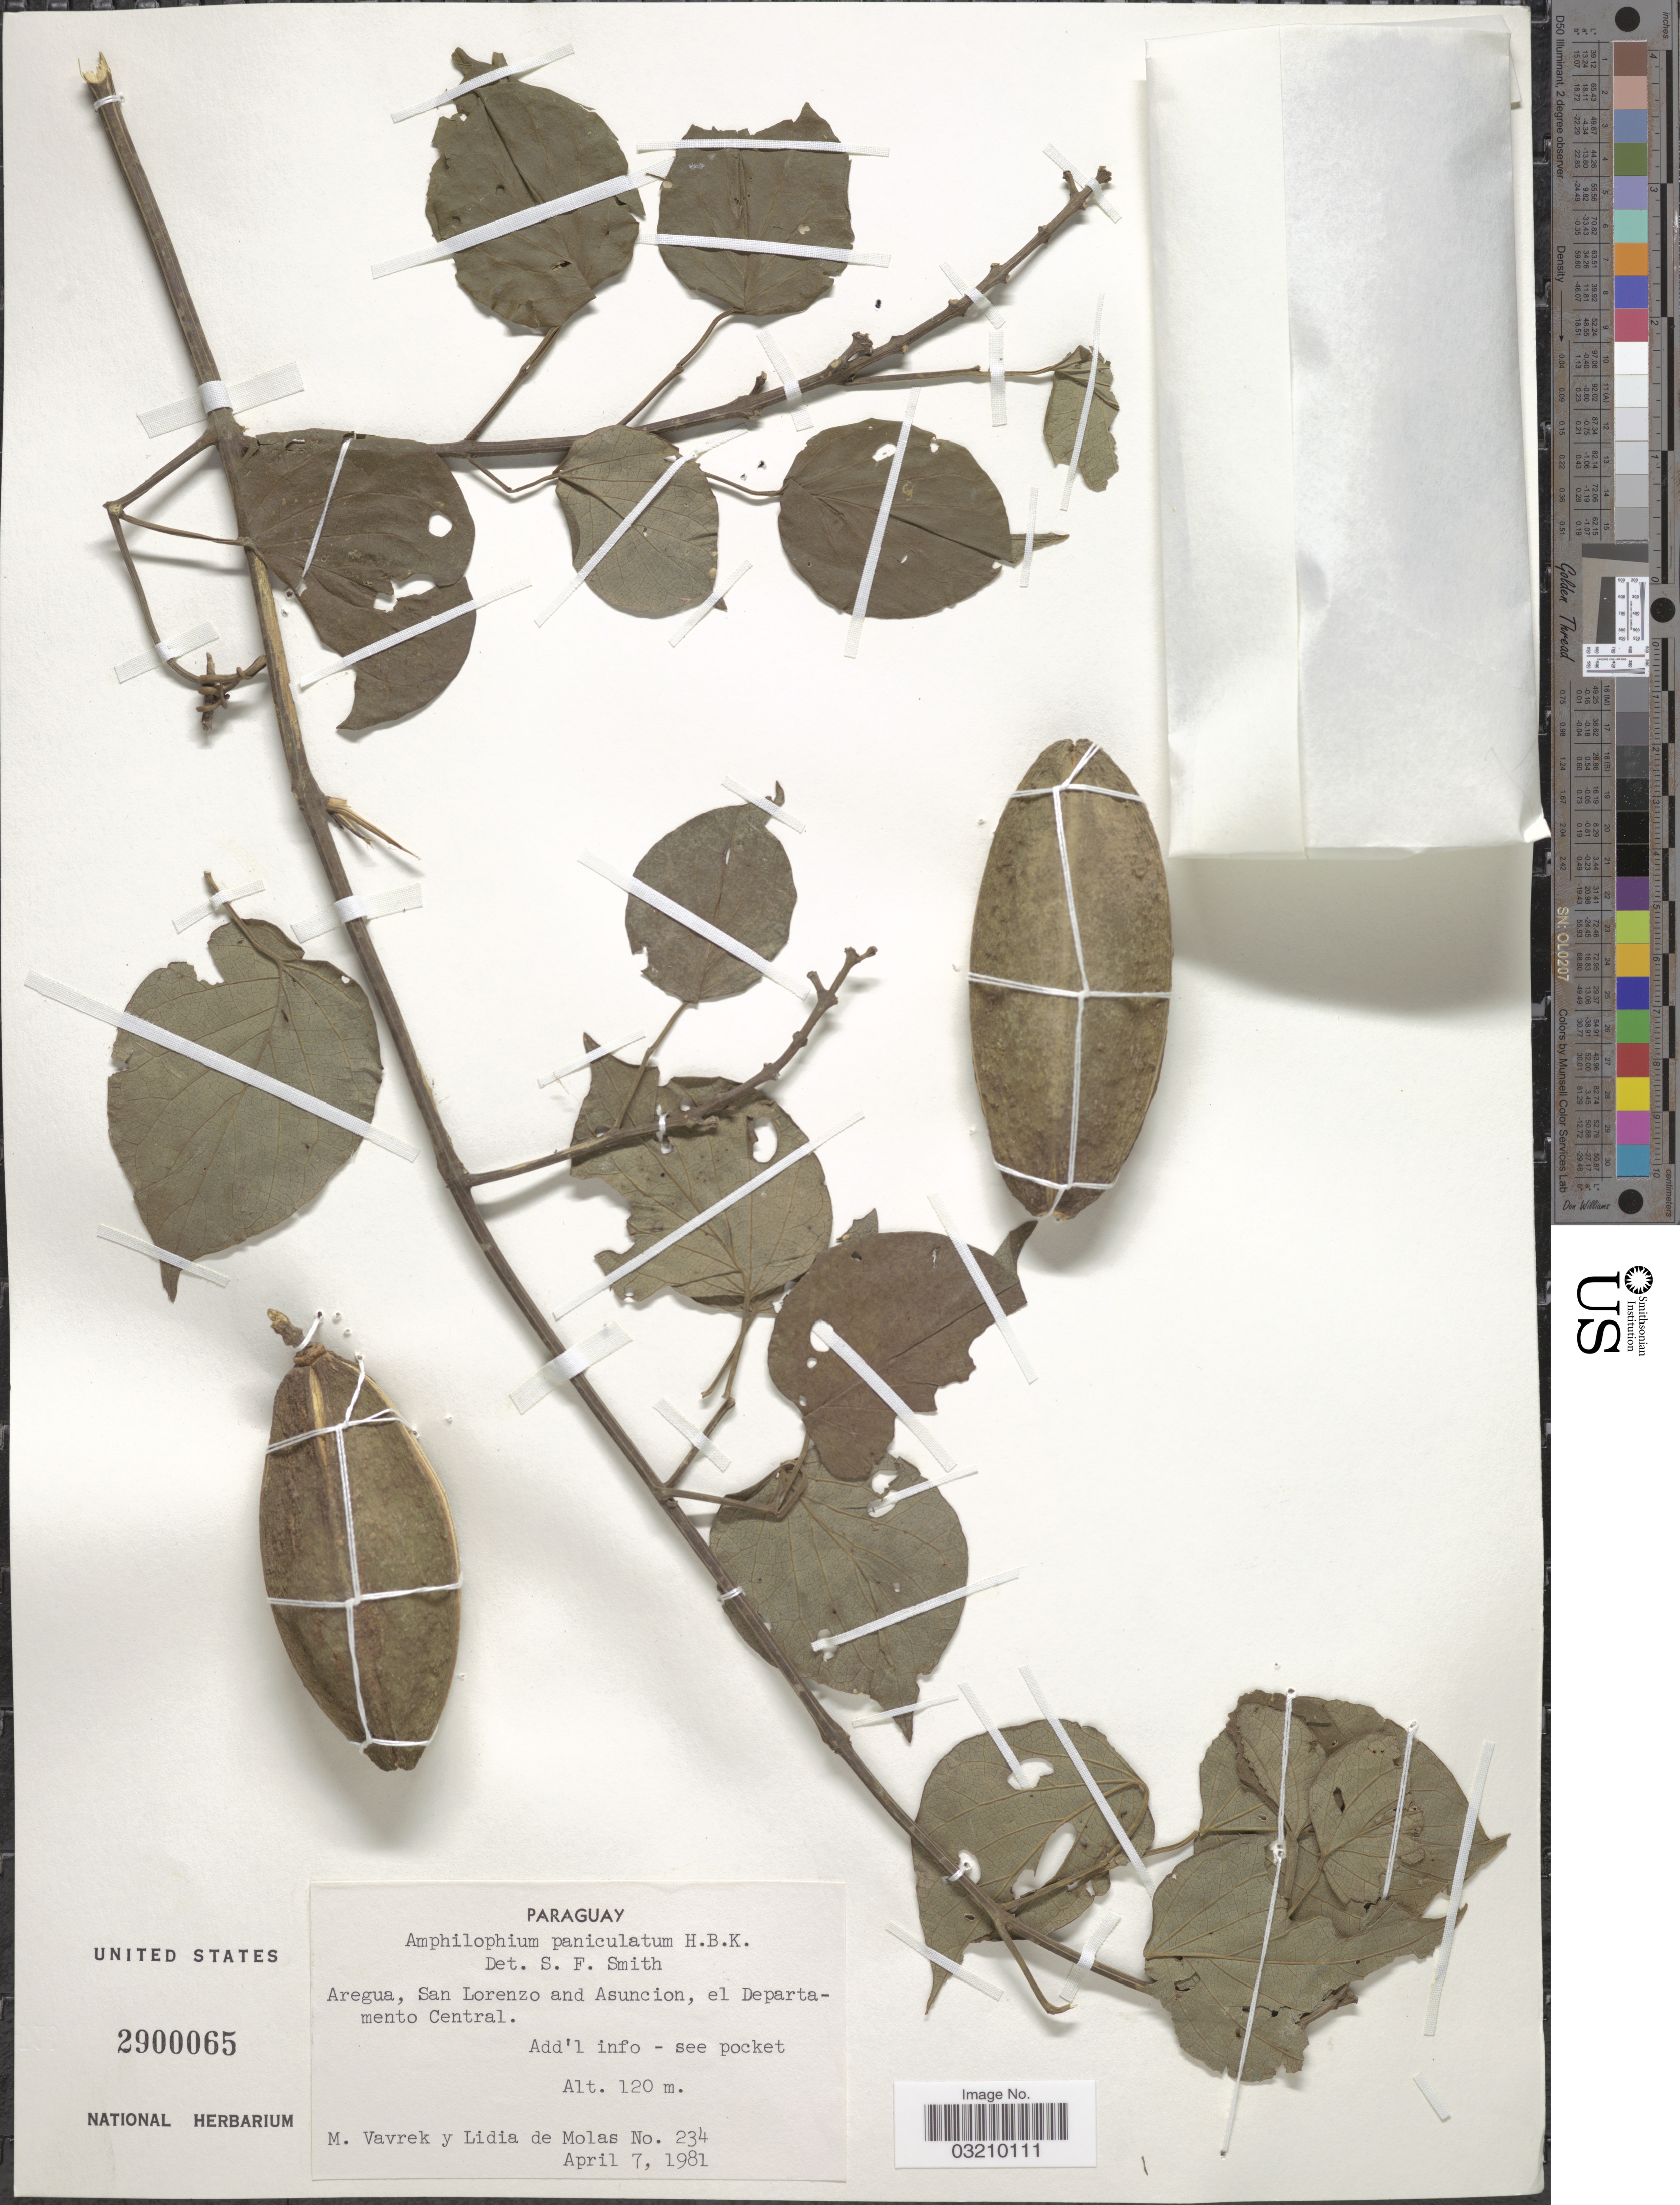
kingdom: Plantae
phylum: Tracheophyta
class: Magnoliopsida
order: Lamiales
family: Bignoniaceae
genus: Amphilophium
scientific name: Amphilophium paniculatum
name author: (L.) Kunth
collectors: M. Vavrek & L. de Molas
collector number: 234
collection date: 1981-04-07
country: Paraguay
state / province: Central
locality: Aregua, San Lorenzo and Asuncion, el Departamento Central.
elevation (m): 120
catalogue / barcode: US 2900065